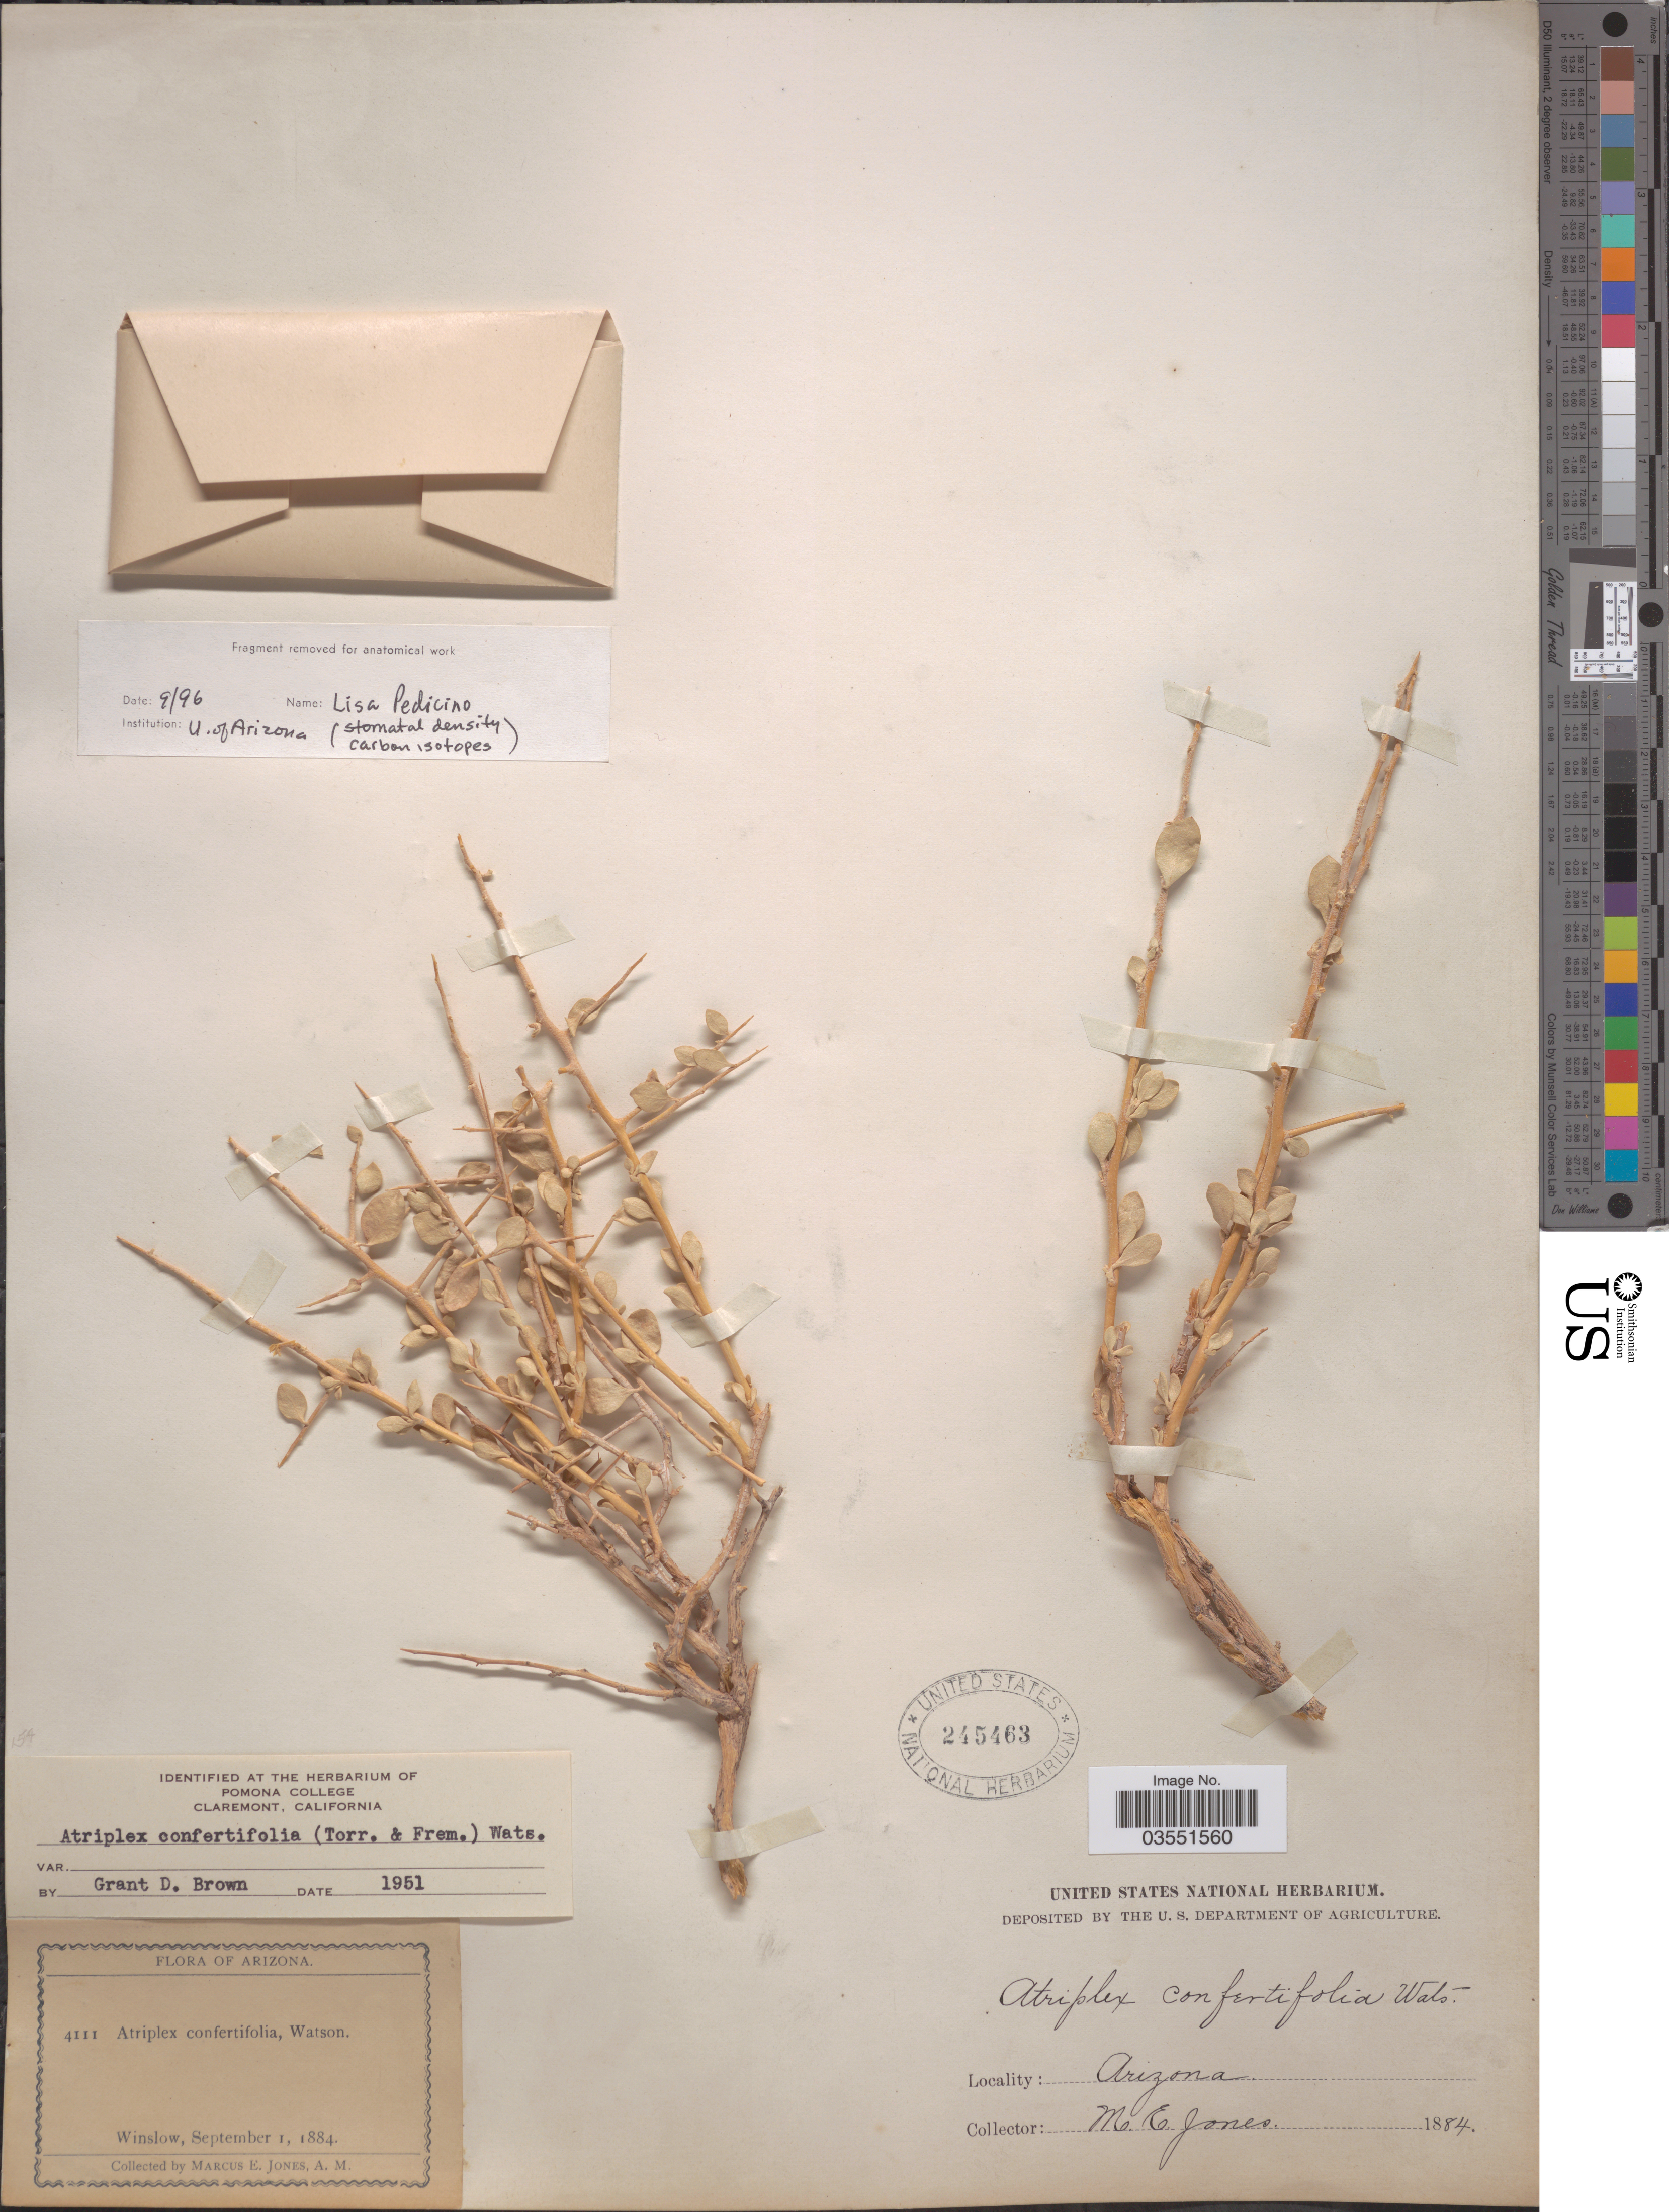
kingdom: Plantae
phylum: Tracheophyta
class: Magnoliopsida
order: Caryophyllales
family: Amaranthaceae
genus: Atriplex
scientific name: Atriplex confertifolia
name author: (Torr. & Frém.) S. Watson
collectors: M. E. Jones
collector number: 4111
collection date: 1884-09-01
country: United States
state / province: Arizona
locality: Winslow.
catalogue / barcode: US 245463